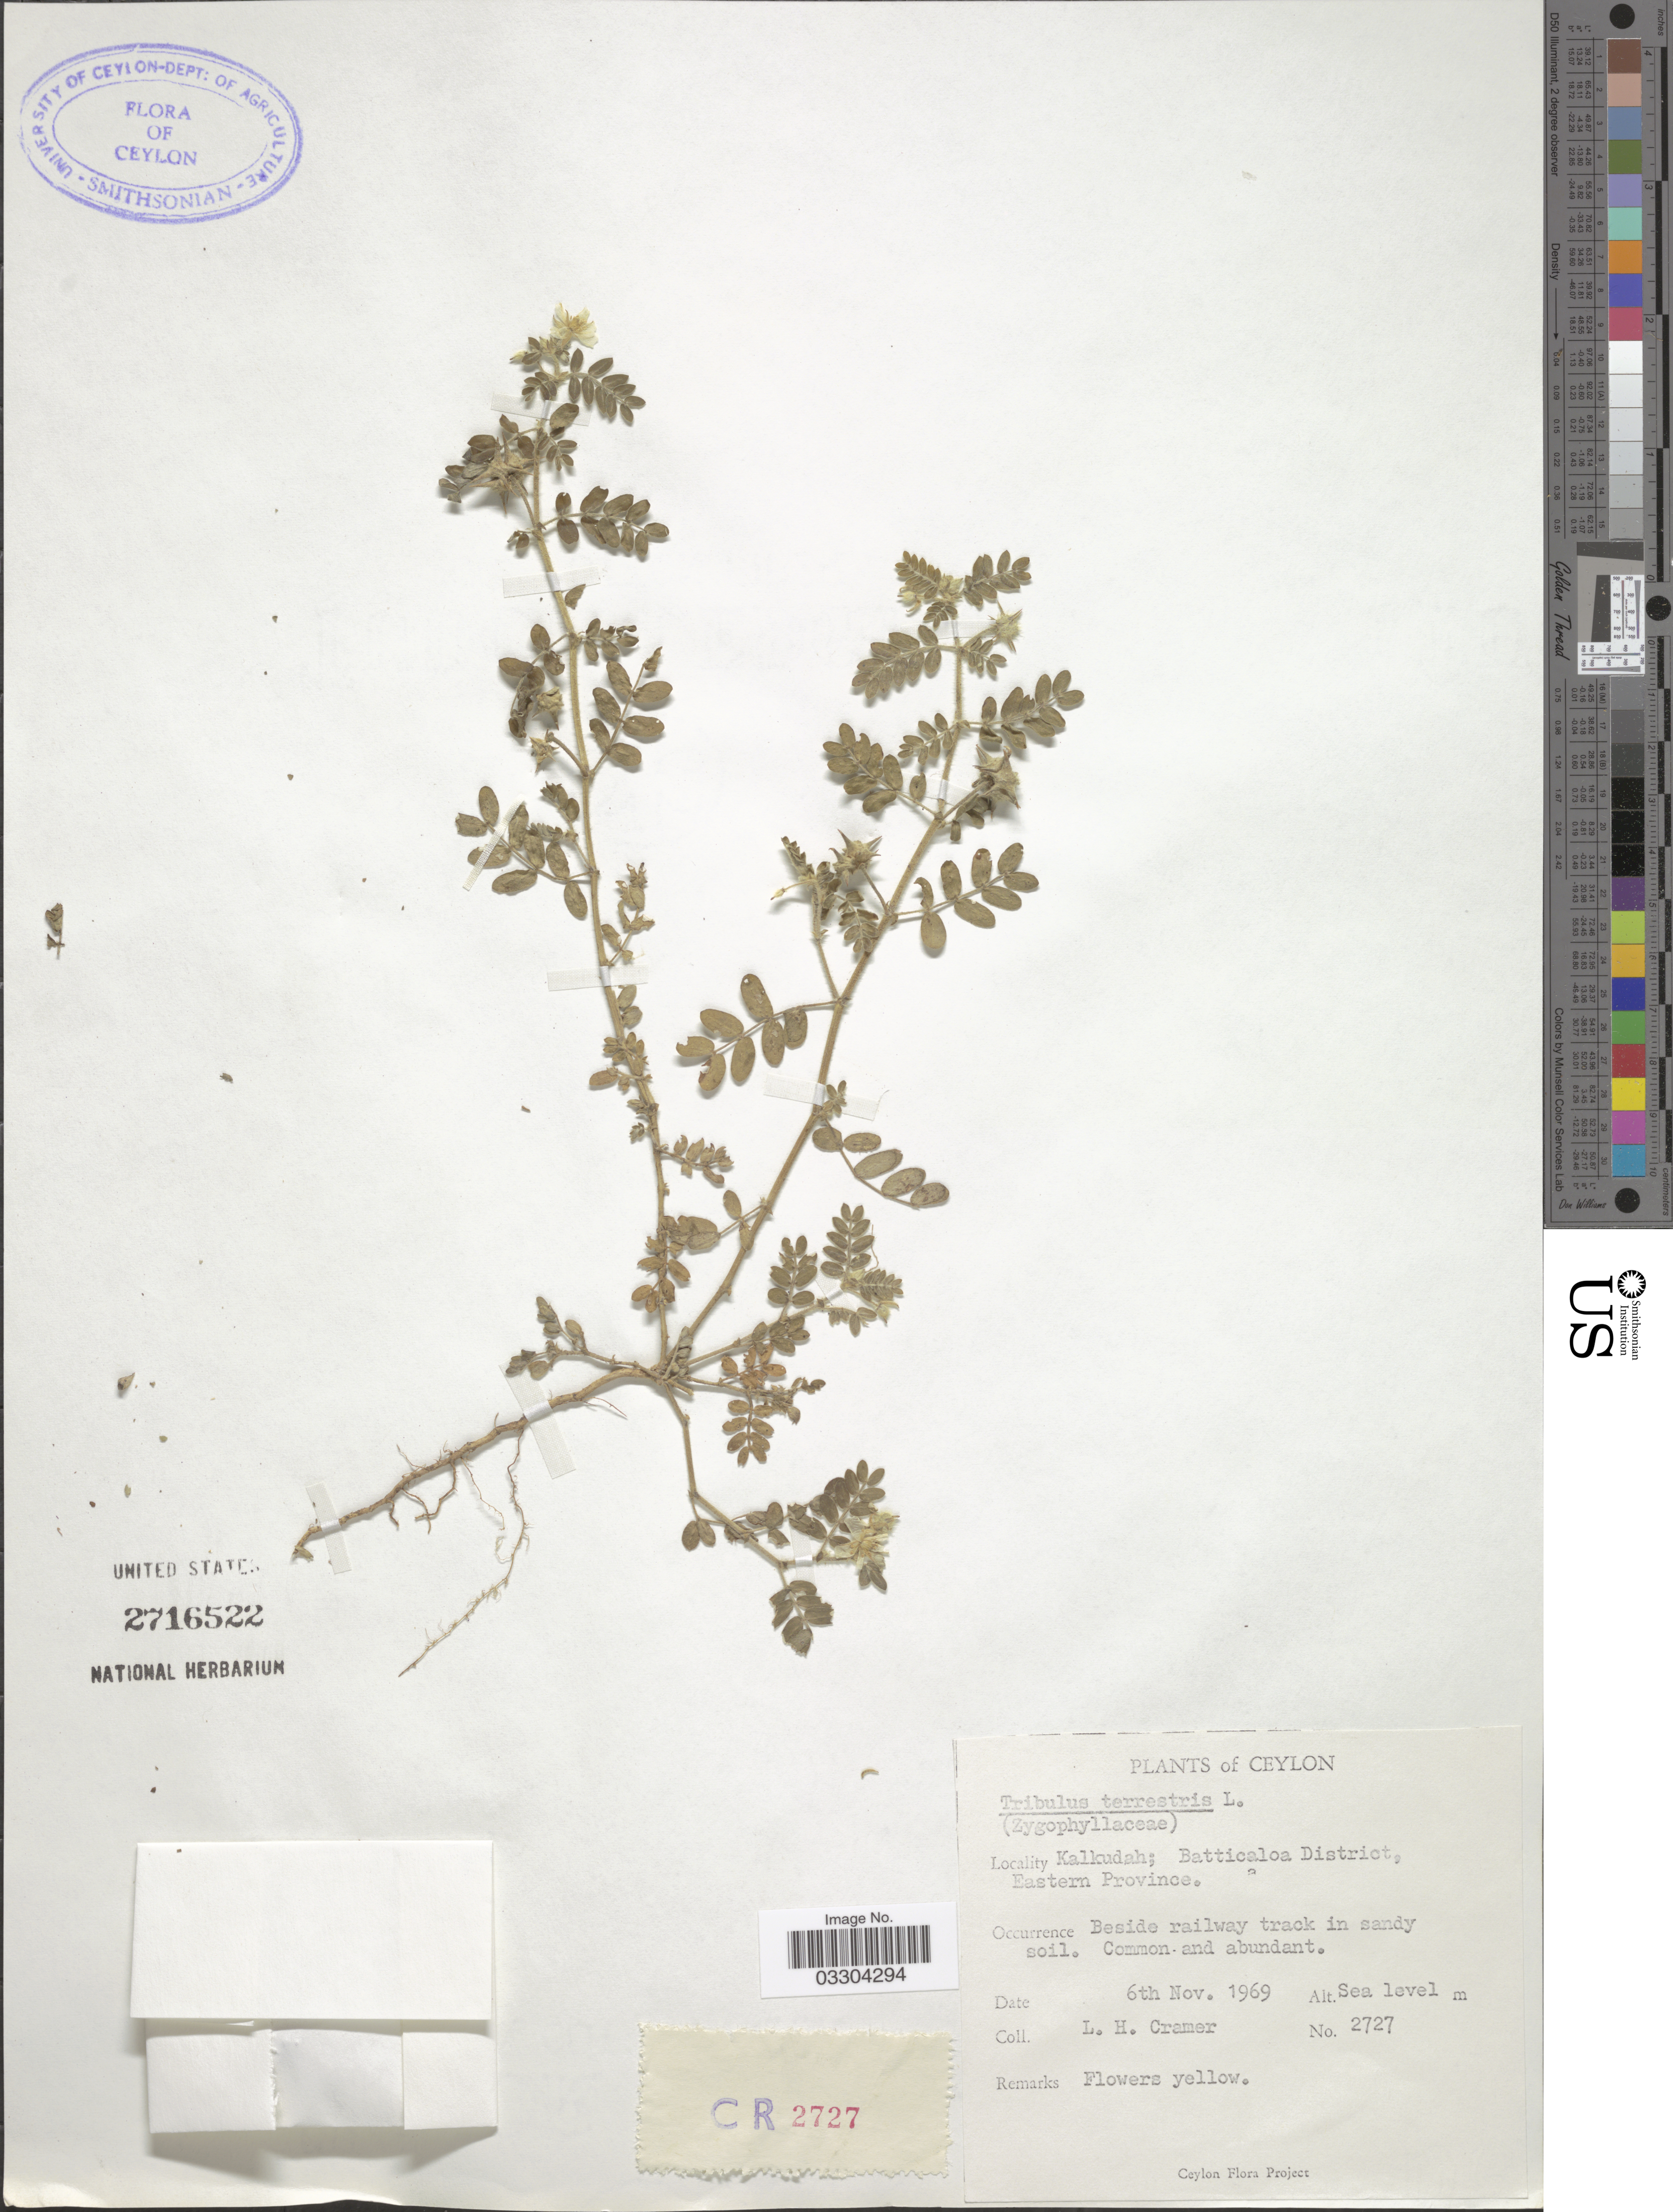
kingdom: Plantae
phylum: Tracheophyta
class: Magnoliopsida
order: Zygophyllales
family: Zygophyllaceae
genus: Tribulus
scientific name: Tribulus terrestris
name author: L.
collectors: L. H. Cramer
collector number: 2727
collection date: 1969-11-06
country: Sri Lanka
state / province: Eastern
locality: Ceylon. Kalkudah; Batticaloa District.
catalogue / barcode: US 2716522